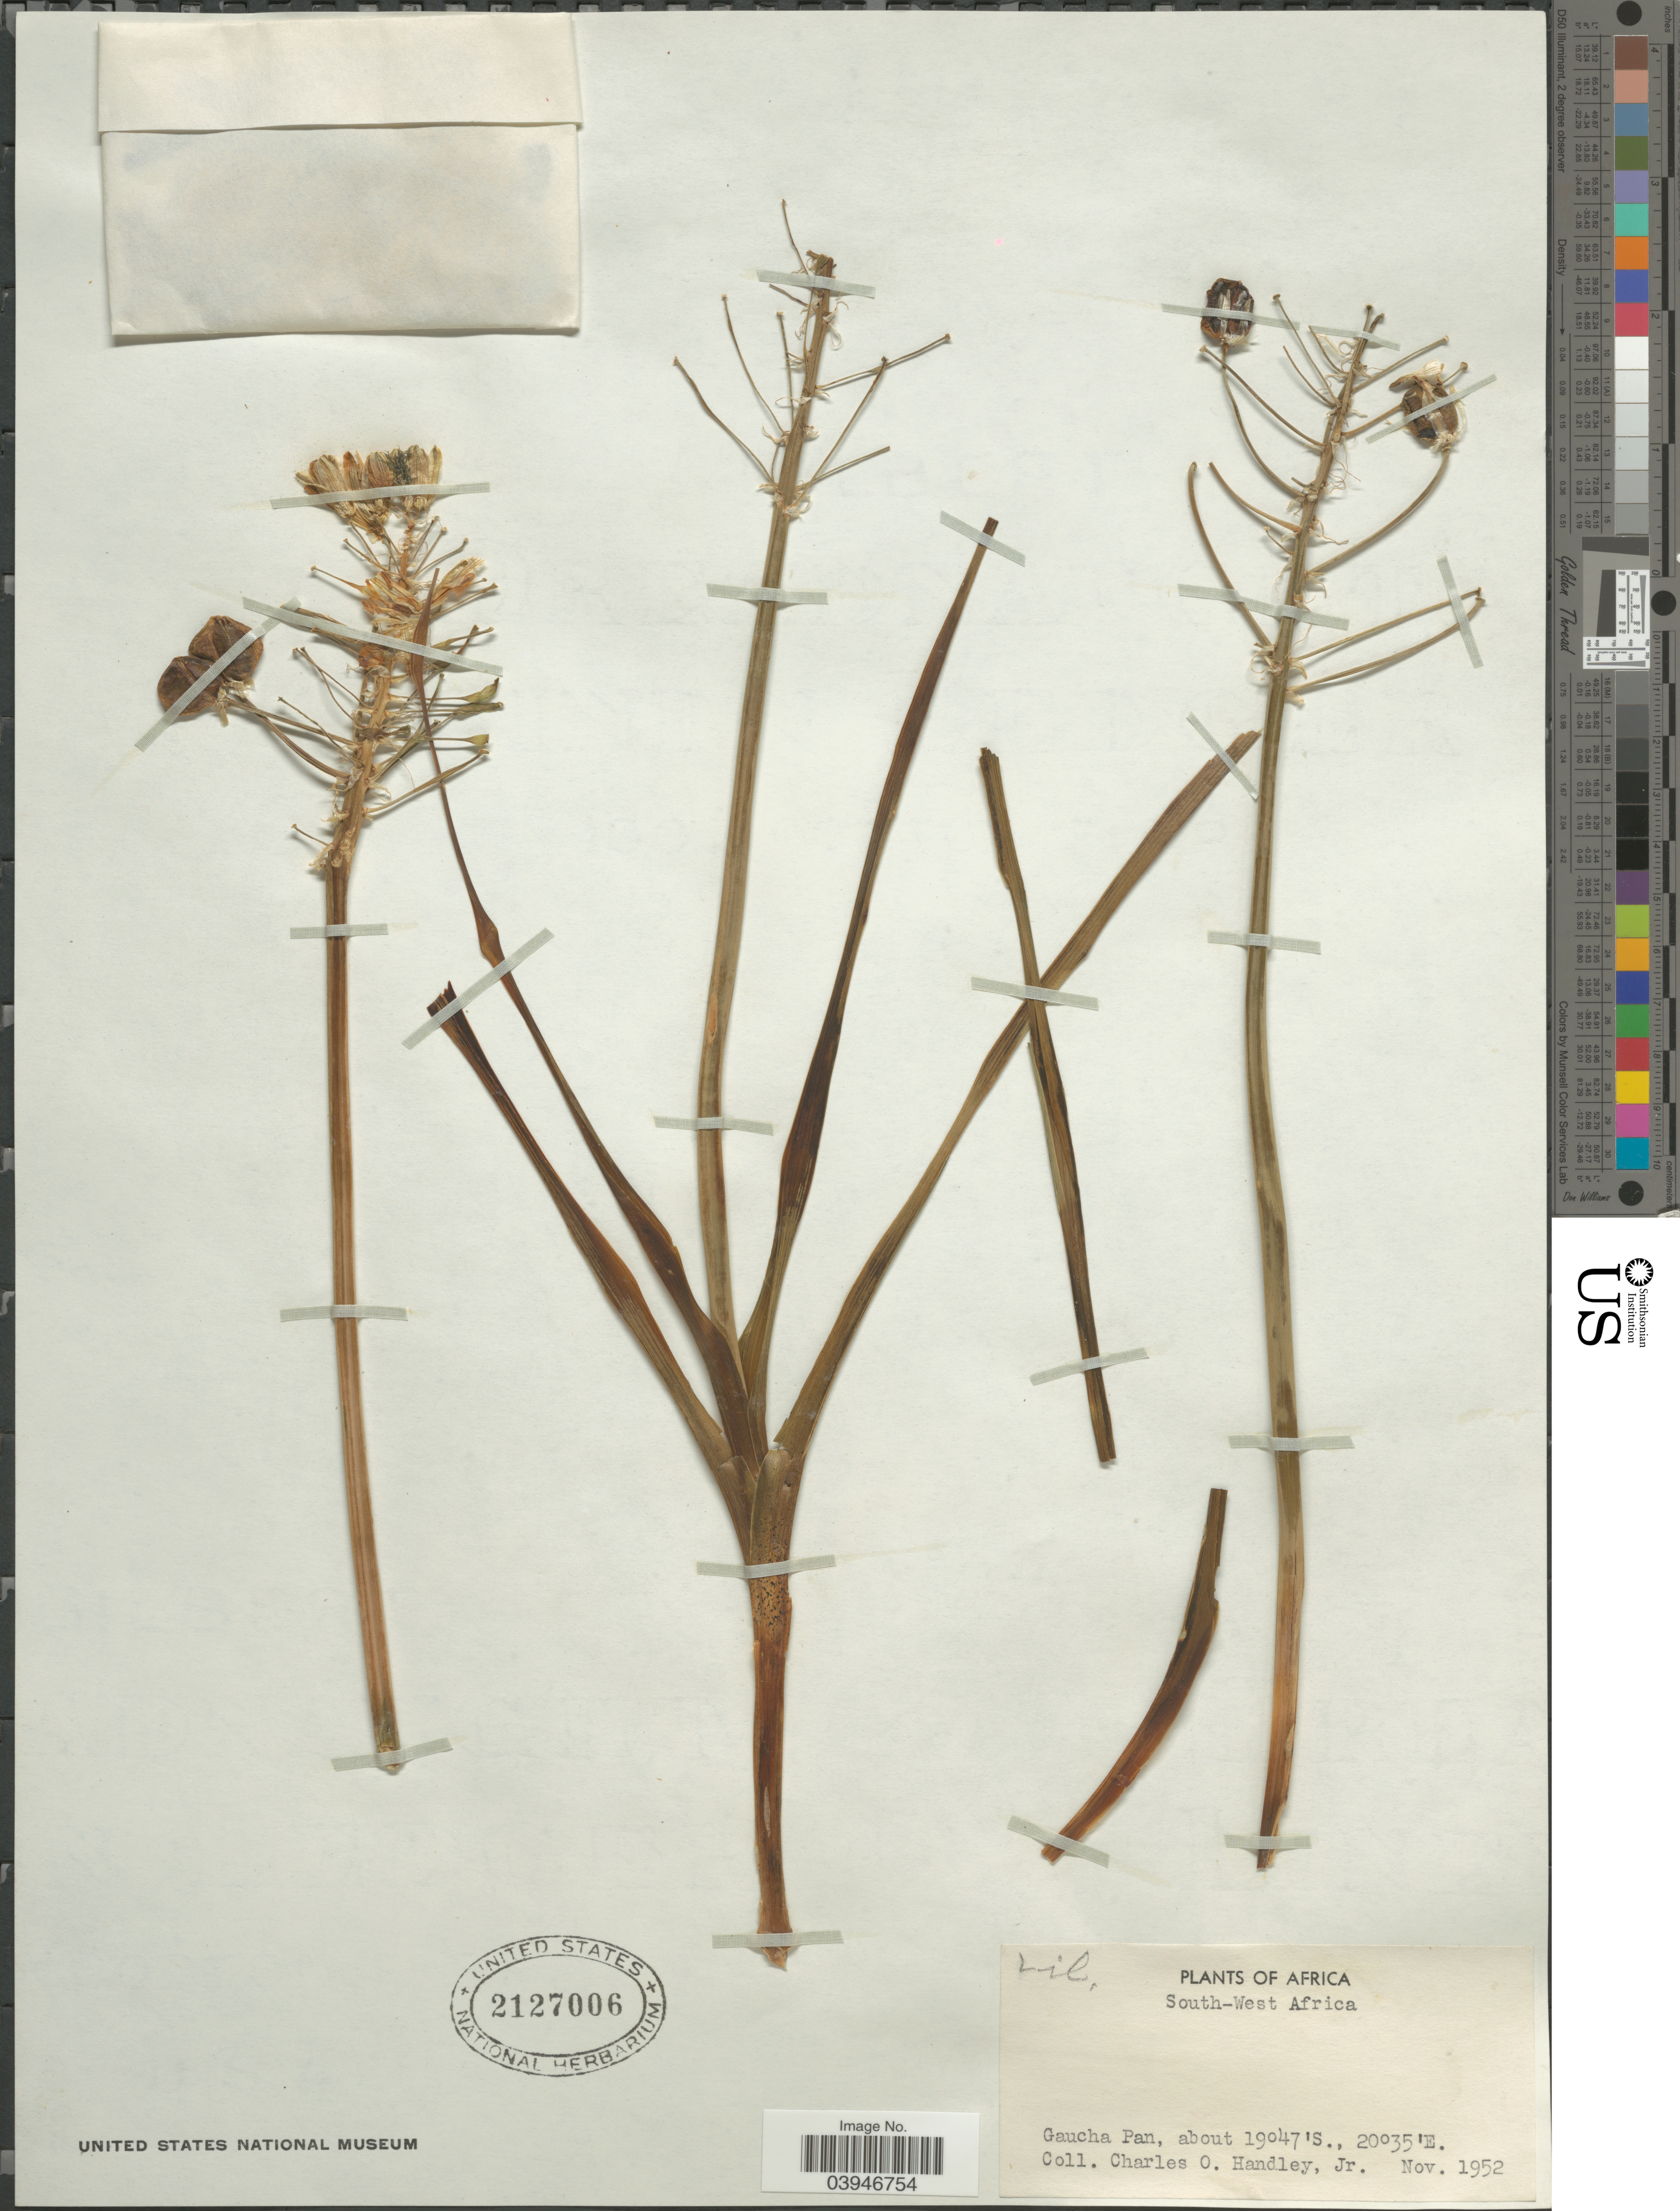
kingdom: Plantae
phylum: Tracheophyta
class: Liliopsida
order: Liliales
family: Liliaceae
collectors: C. Handley Jr.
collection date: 1952-11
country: Namibia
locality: South-West Africa. Gaucha Pan.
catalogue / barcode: US 2127006